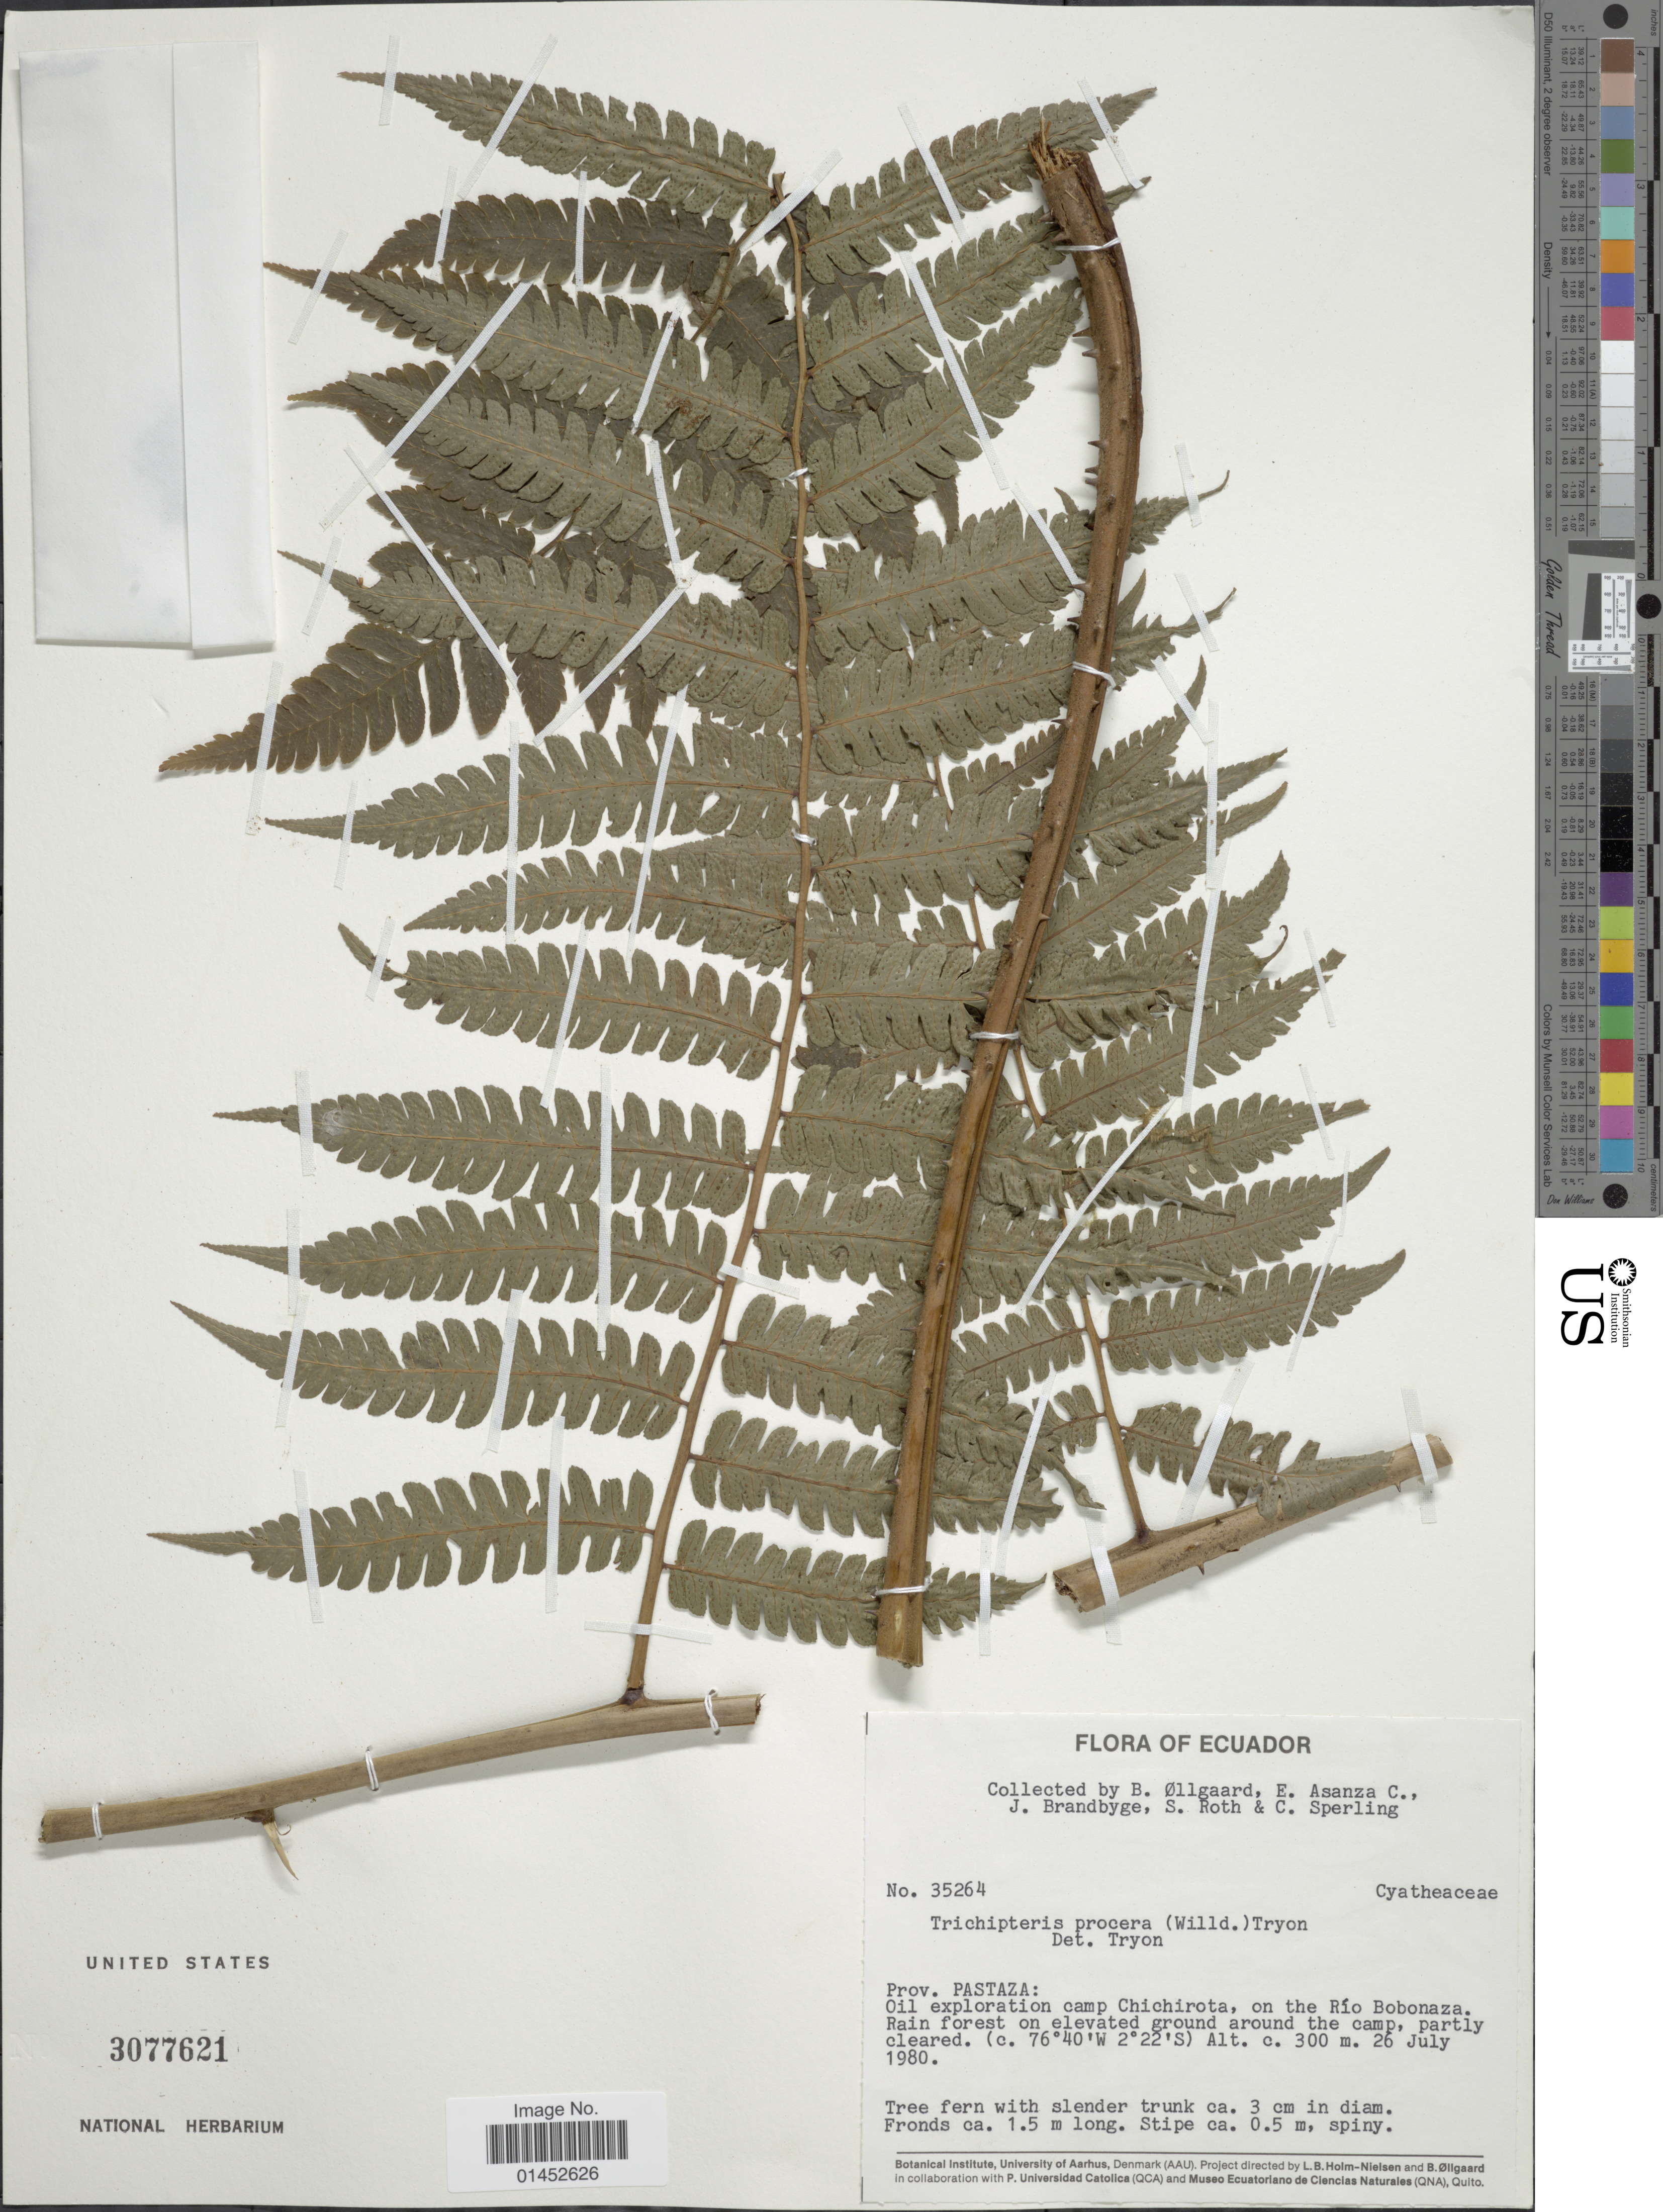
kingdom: Plantae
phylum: Tracheophyta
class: Polypodiopsida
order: Cyatheales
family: Cyatheaceae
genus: Cyathea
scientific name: Cyathea pungens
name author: (Willd.) Domin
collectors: B. Øllgaard, E. Asanza C., J. Brandbyge, S. Roth & C. Sperling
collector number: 35264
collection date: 1980-07-26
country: Ecuador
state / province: Pastaza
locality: Oil exploration camp Chichirota, on the Río Bobonaza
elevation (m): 300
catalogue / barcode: US 3077621